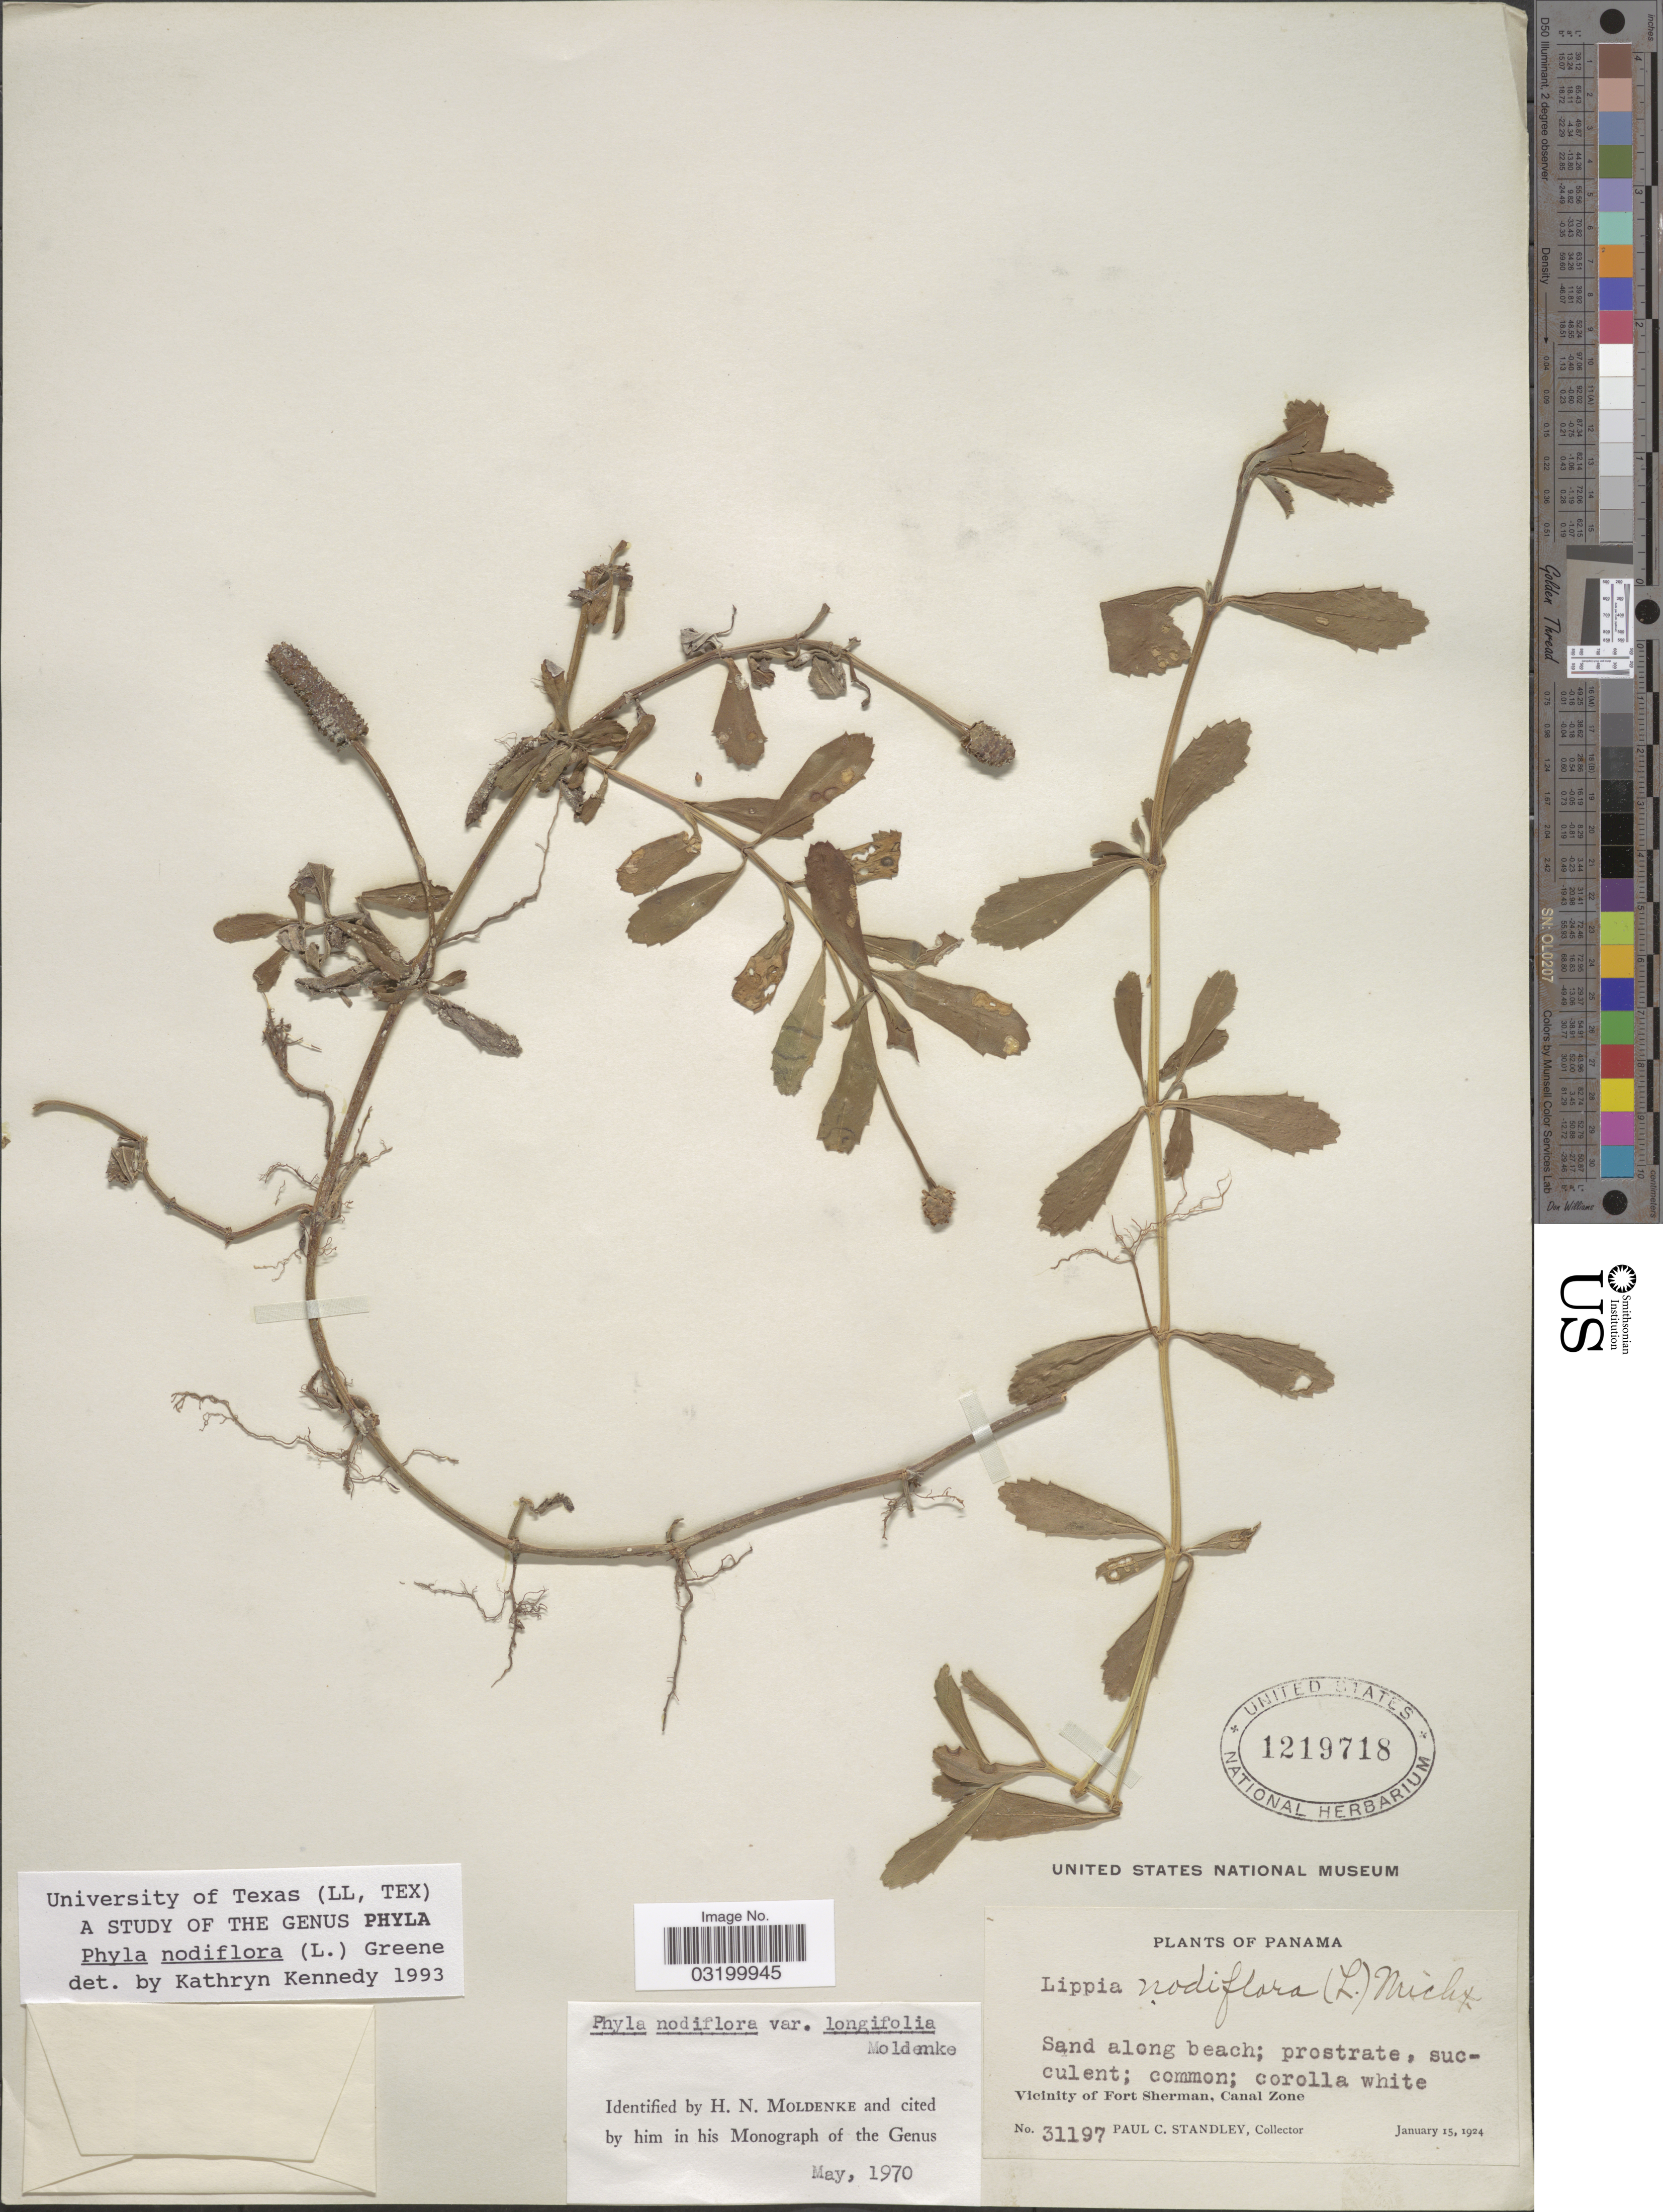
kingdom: Plantae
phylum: Tracheophyta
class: Magnoliopsida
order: Lamiales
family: Verbenaceae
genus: Phyla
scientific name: Phyla nodiflora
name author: (L.) Greene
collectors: P. C. Standley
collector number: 31197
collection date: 1924-01-15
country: Panama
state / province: Colón / Panamá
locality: Vicinity of Fort Sherman, Canal Zone.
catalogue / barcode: US 1219718